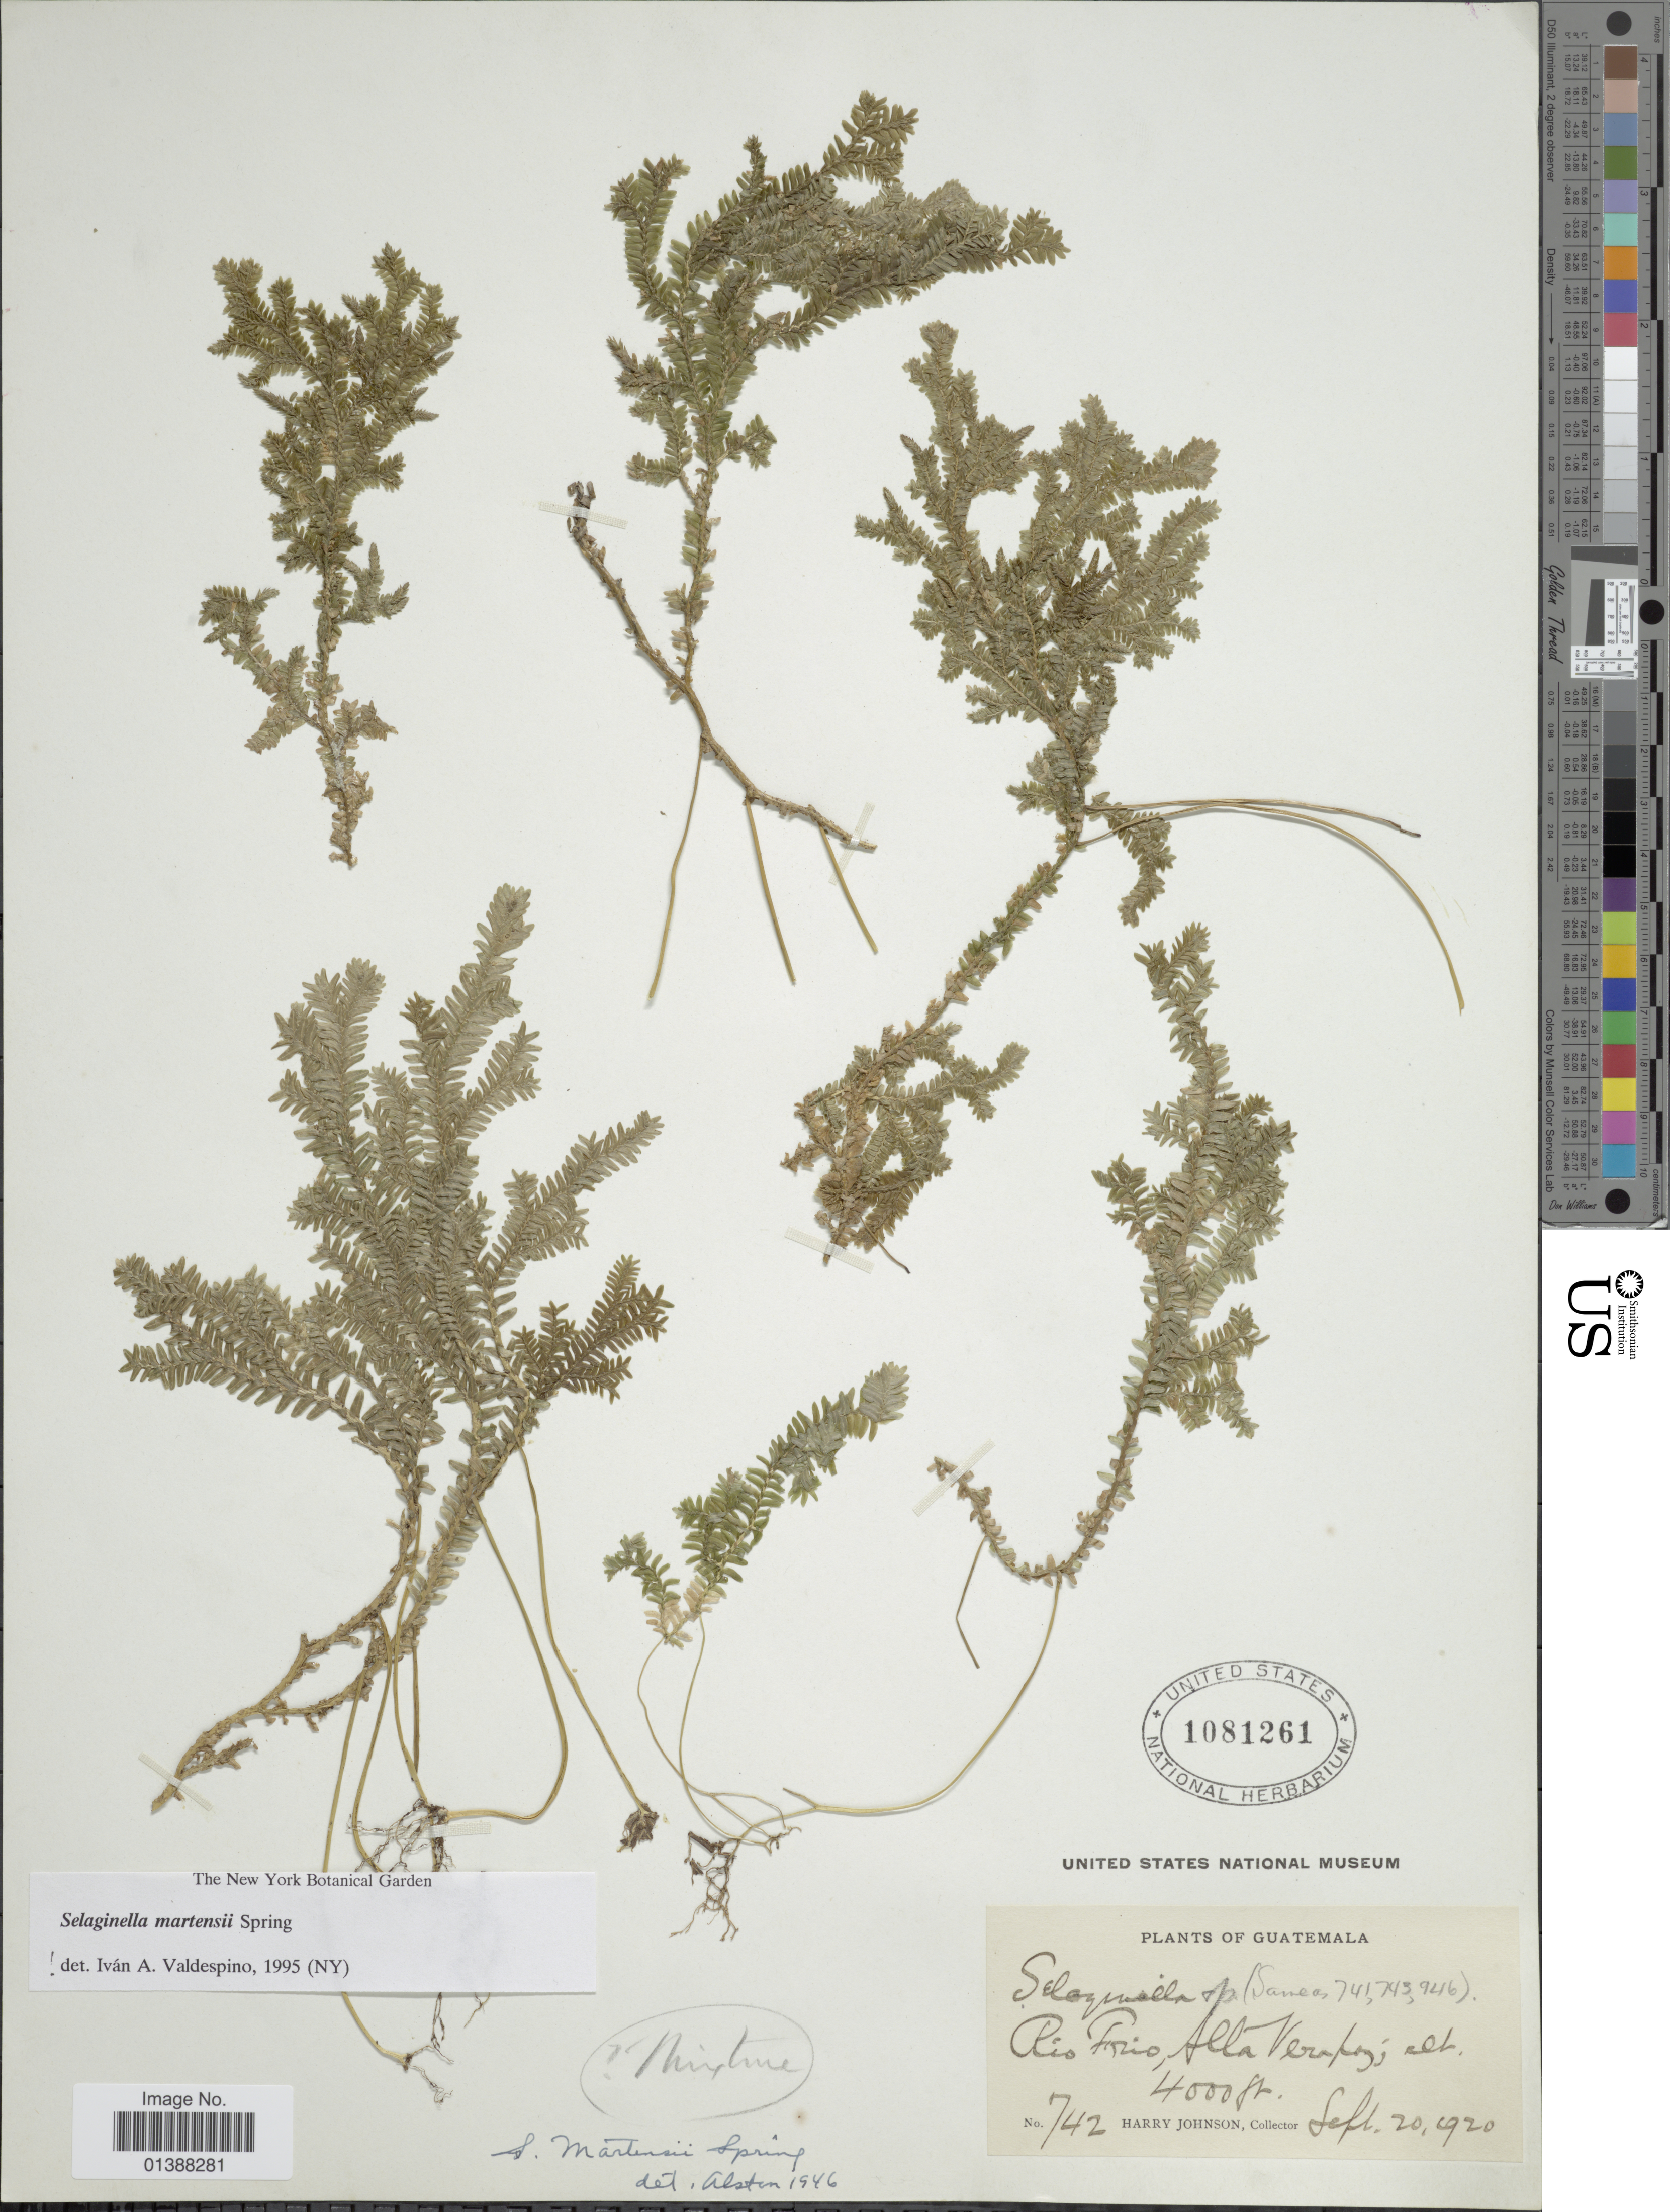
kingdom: Plantae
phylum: Tracheophyta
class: Lycopodiopsida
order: Selaginellales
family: Selaginellaceae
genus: Selaginella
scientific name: Selaginella martensii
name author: Spring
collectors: H. Johnson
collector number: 742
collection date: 1920-09-20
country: Guatemala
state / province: Alta Verapaz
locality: Rio Frio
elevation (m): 1219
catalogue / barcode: US 1081261